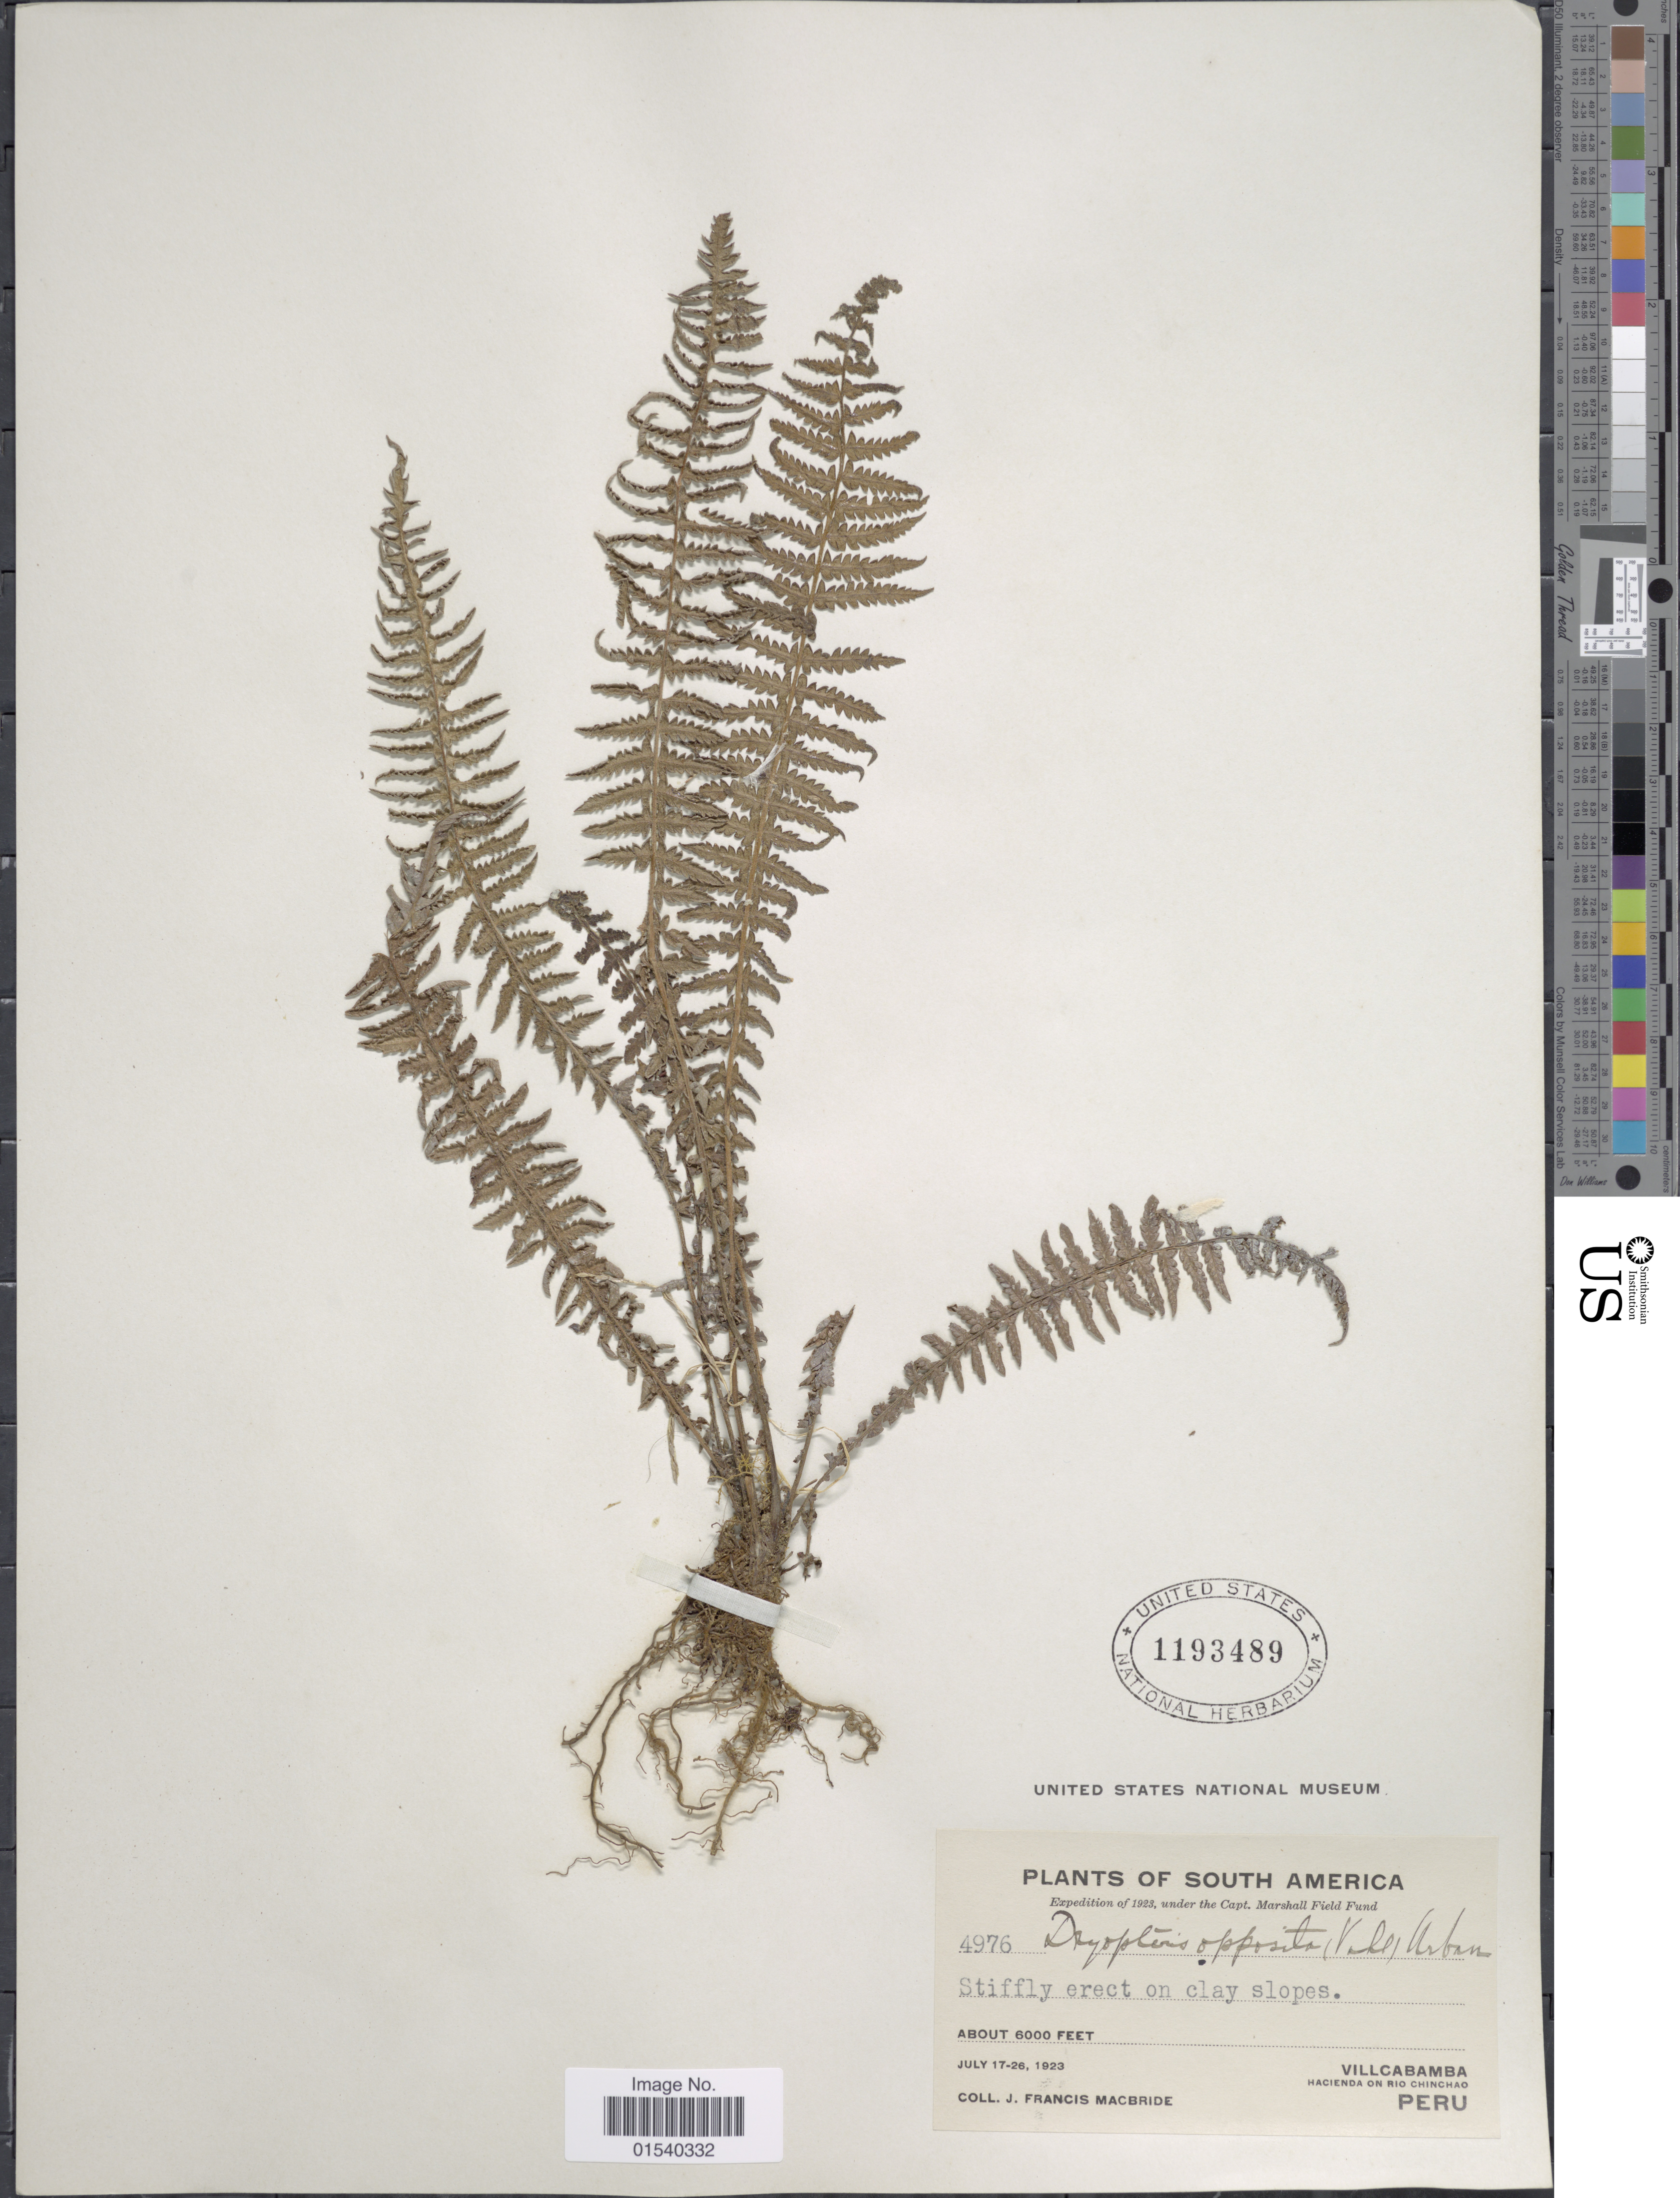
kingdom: Plantae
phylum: Tracheophyta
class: Polypodiopsida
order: Polypodiales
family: Thelypteridaceae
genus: Amauropelta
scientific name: Amauropelta opposita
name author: (Vahl) Pic. Serm.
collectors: J. F. Macbride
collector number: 4976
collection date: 1923-07-17/1923-07-26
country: Peru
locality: Villcabamba, Hacienda on Rio Chinchao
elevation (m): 1829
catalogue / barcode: US 1193489